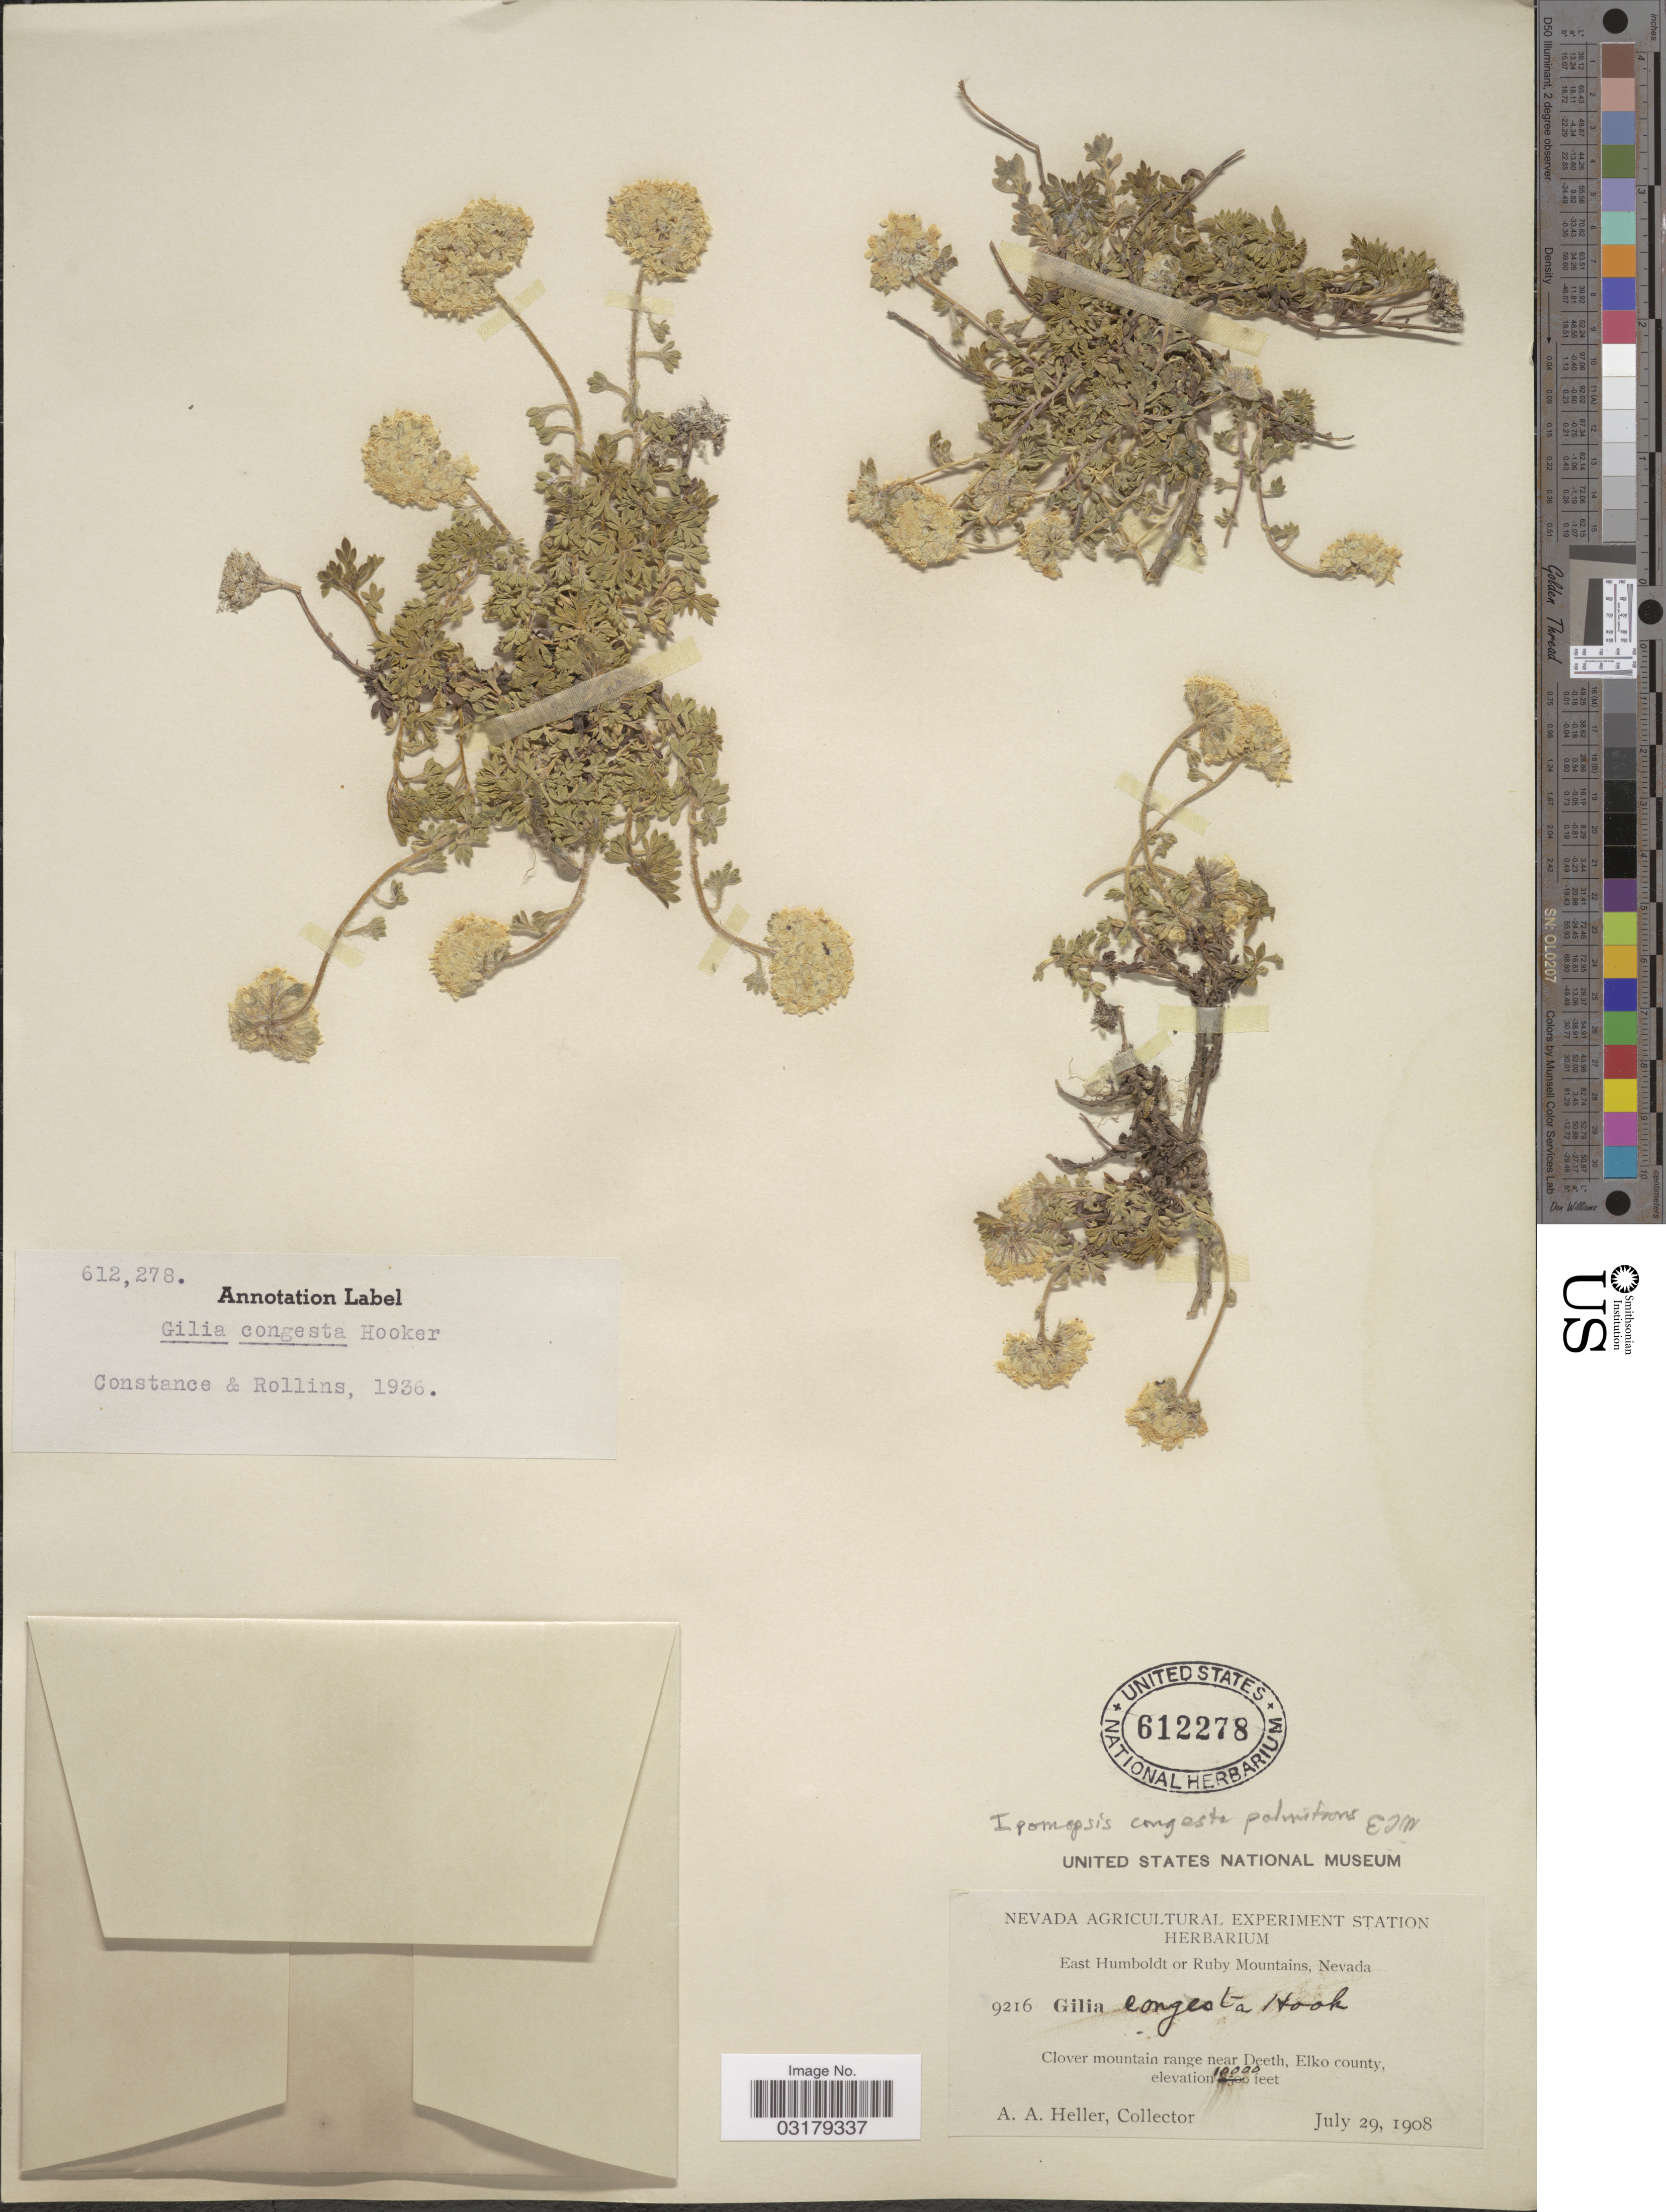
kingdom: Plantae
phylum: Tracheophyta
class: Magnoliopsida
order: Ericales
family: Polemoniaceae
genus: Ipomopsis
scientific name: Ipomopsis congesta var. palmifrons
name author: Brand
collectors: A. A. Heller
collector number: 9216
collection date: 1908-07-29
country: United States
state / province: Nevada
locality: East Humboldt or Ruby Mountains. Clover Mountain range near Deeth, Elko county.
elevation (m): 3048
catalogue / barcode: US 612278